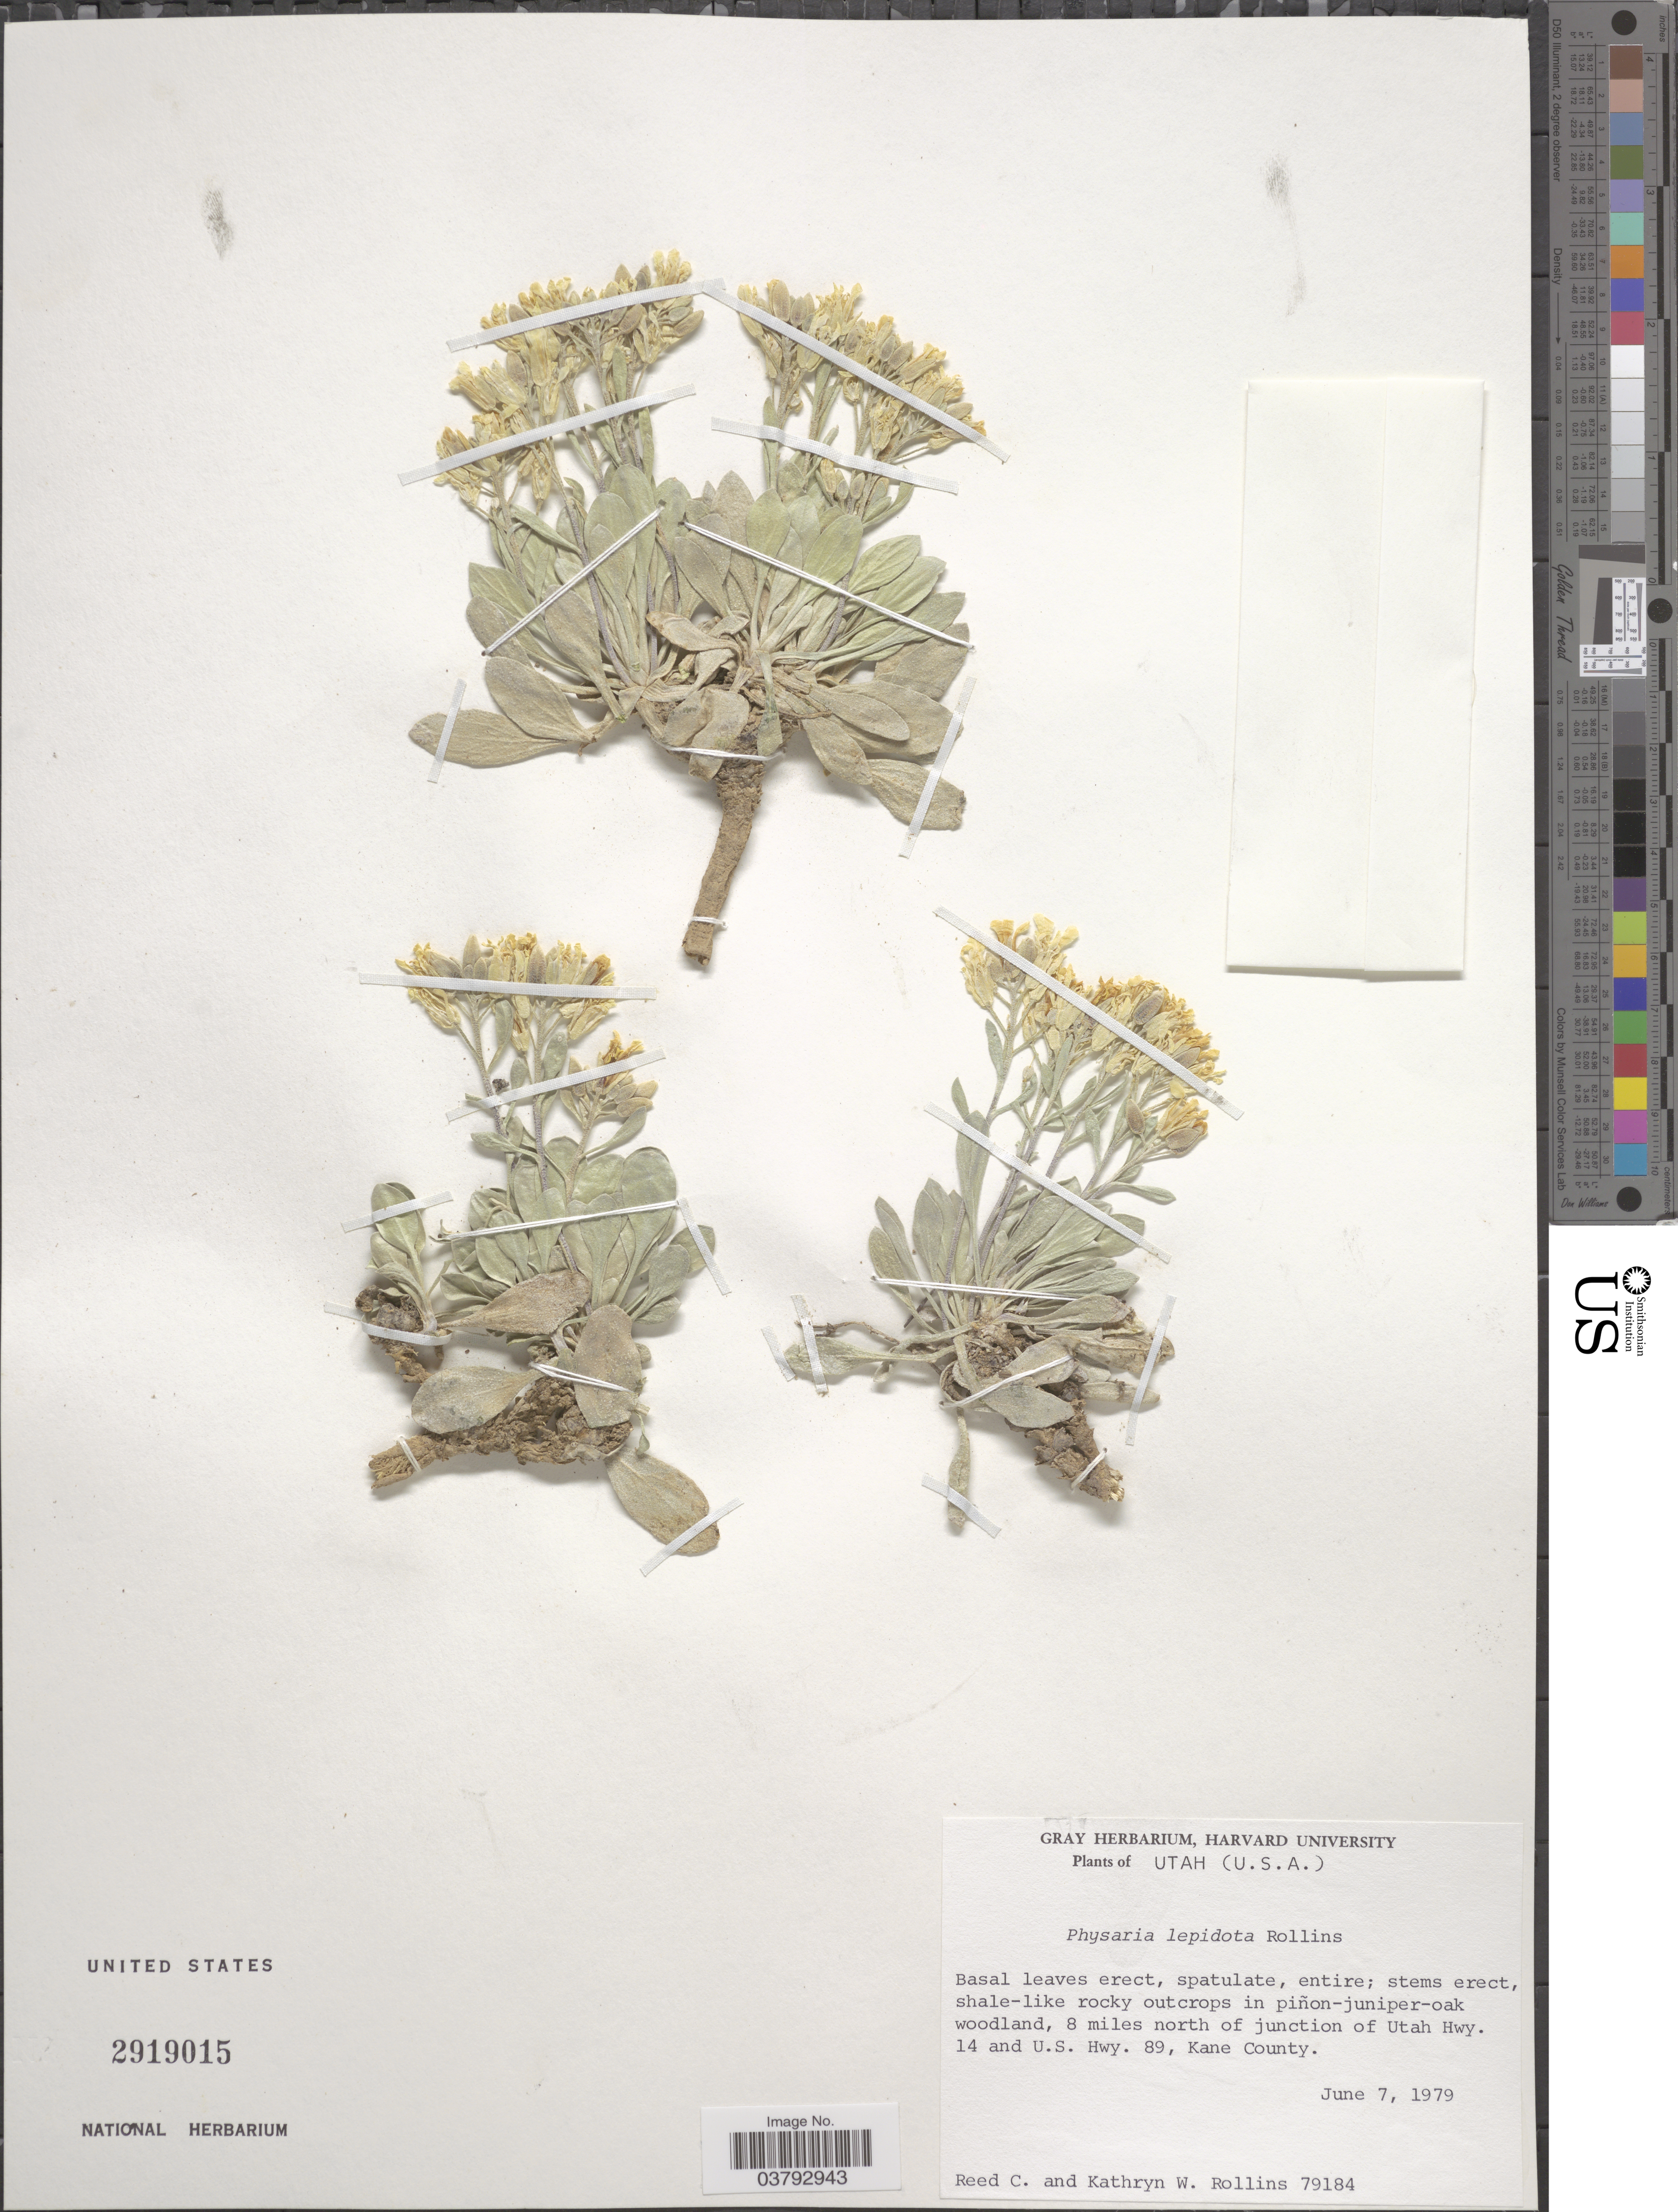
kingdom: Plantae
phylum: Tracheophyta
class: Magnoliopsida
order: Brassicales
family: Brassicaceae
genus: Physaria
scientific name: Physaria lepidota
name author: Rollins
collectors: R. C. Rollins & K. W. Rollins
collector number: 79184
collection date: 1979-06-07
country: United States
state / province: Utah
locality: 8 miles north of junction of Utah Hwy. 14 and U.S. Hwy. 89, Kane County.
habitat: shale-like rocky outcrops in pinon-juniper oak woodland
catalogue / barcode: US 2919015